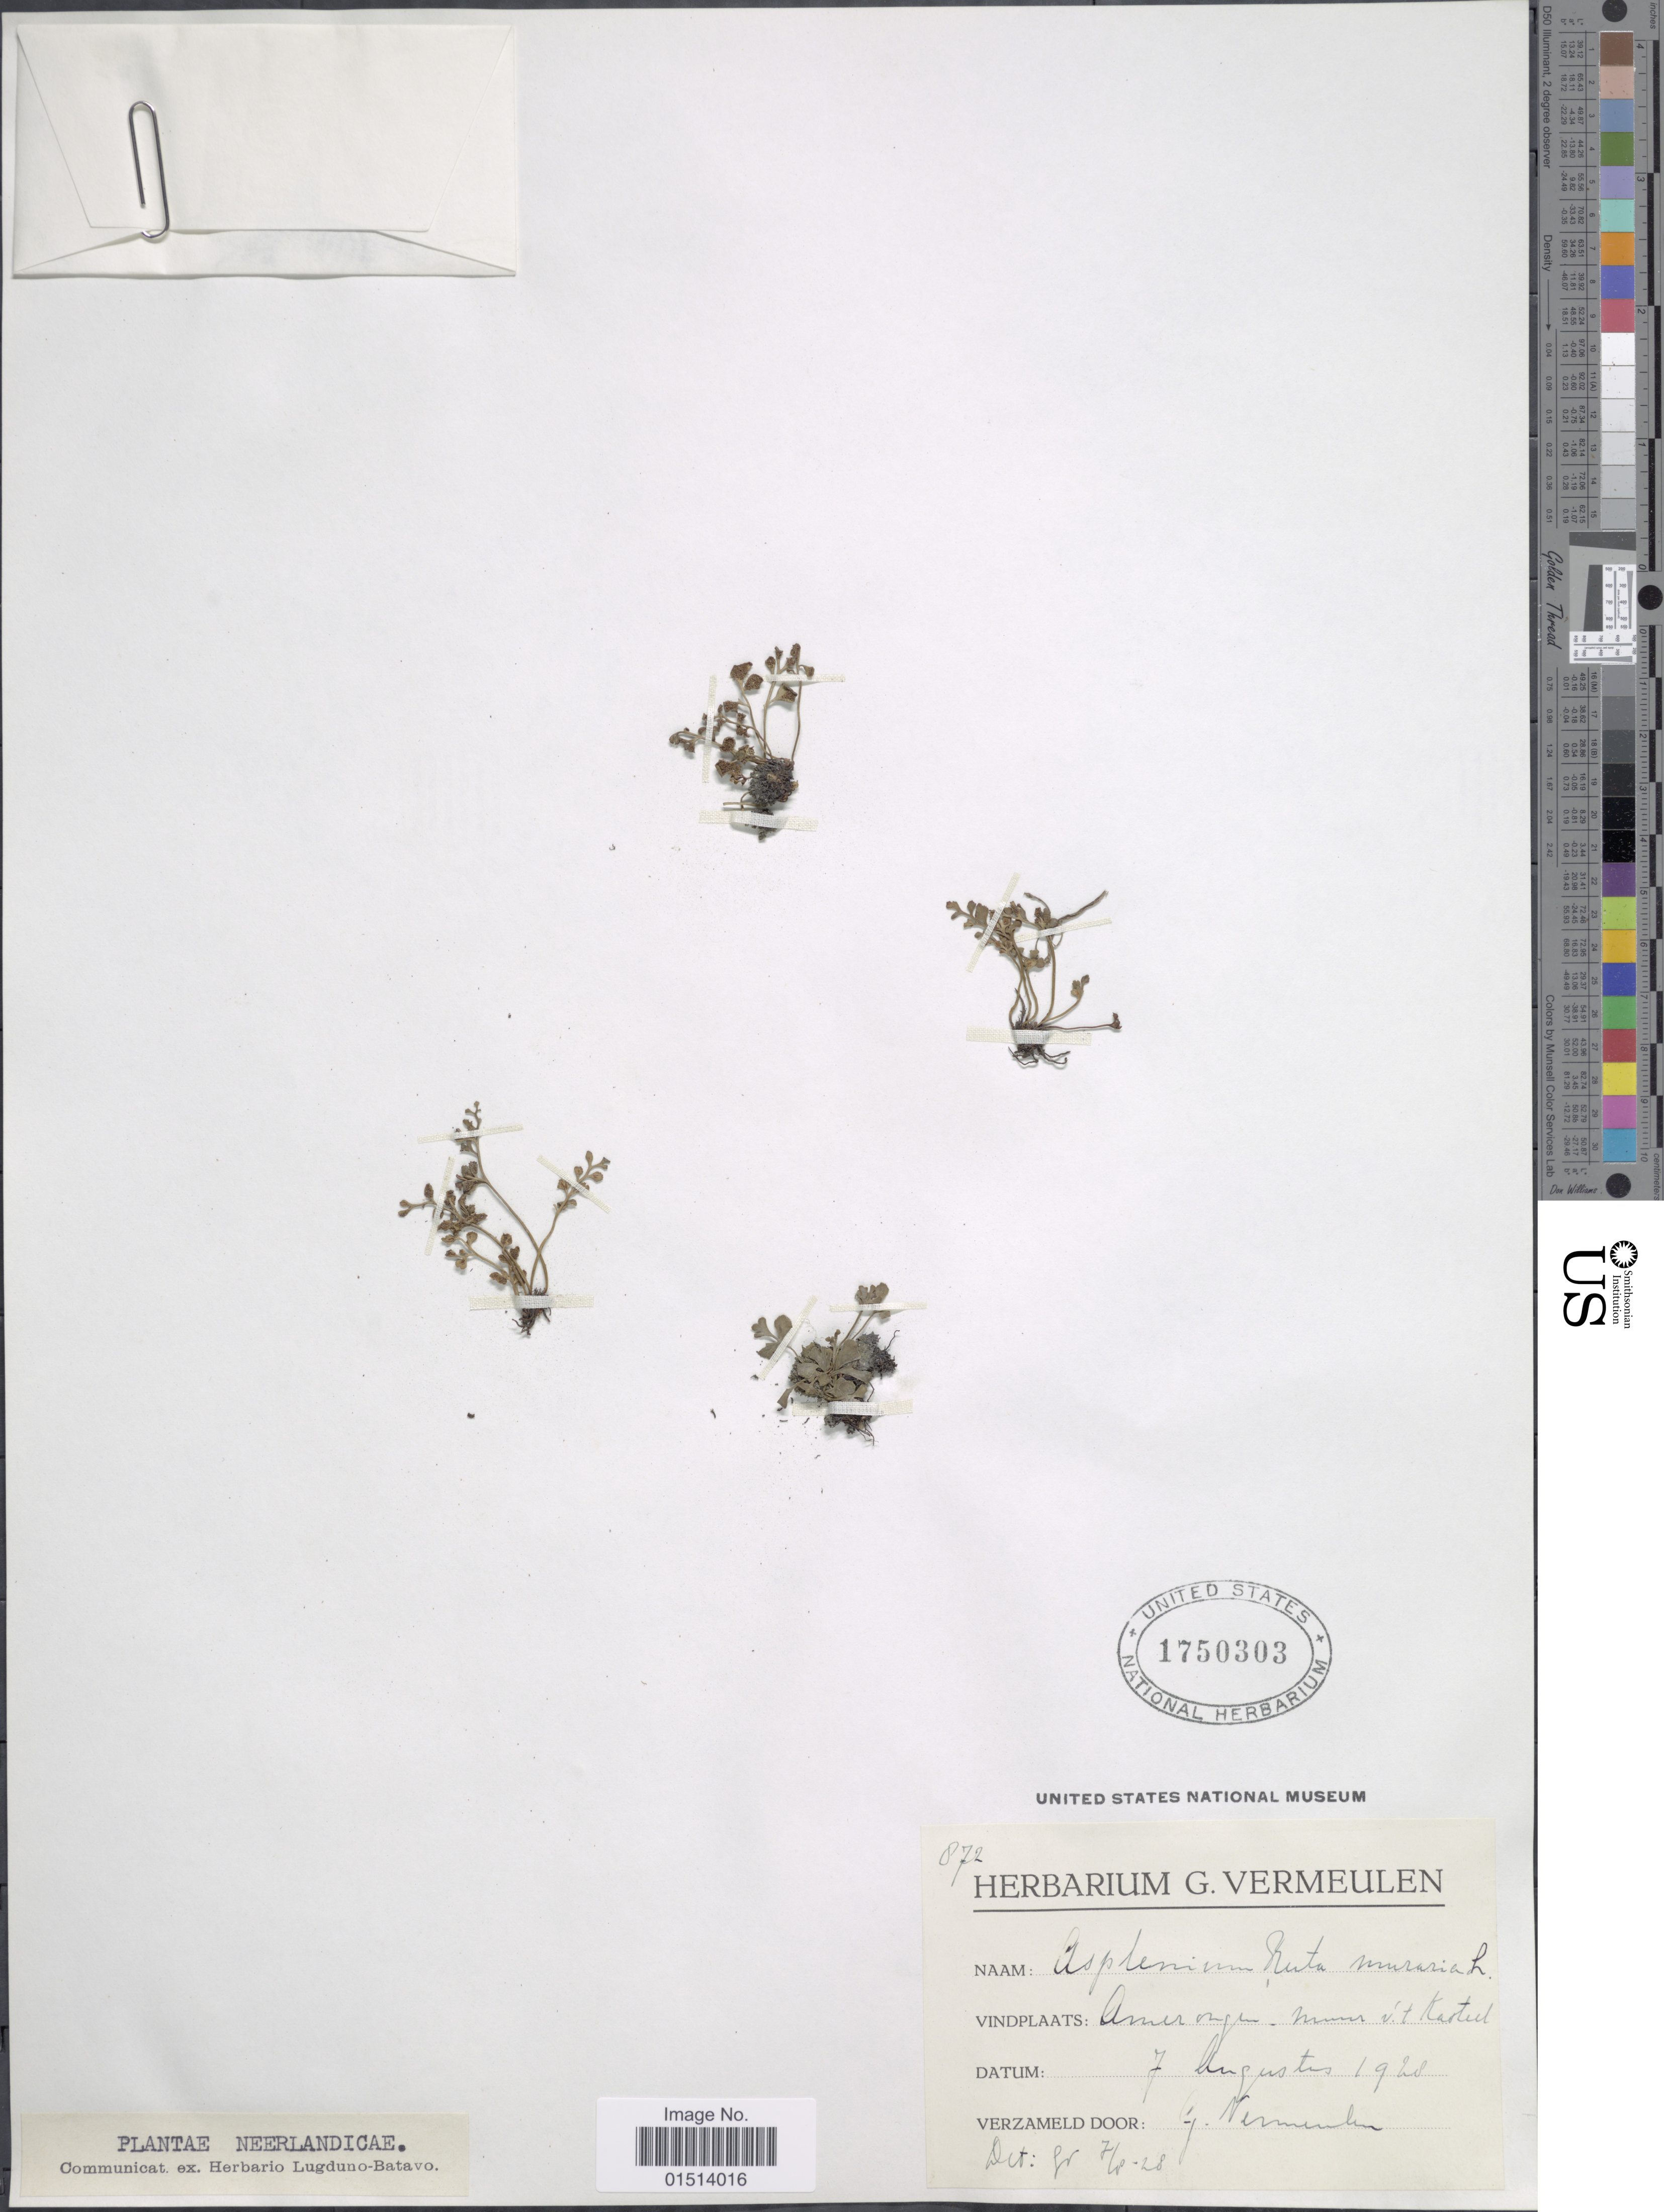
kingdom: Plantae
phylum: Tracheophyta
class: Polypodiopsida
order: Polypodiales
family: Aspleniaceae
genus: Asplenium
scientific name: Asplenium ruta-muraria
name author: L.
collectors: G. Vermeulen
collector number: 872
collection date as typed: Transcribed d/m/y: 7/8/28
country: Netherlands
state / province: Utrecht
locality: Amerongen, muur v.'t Kasteel.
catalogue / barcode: US 1750303